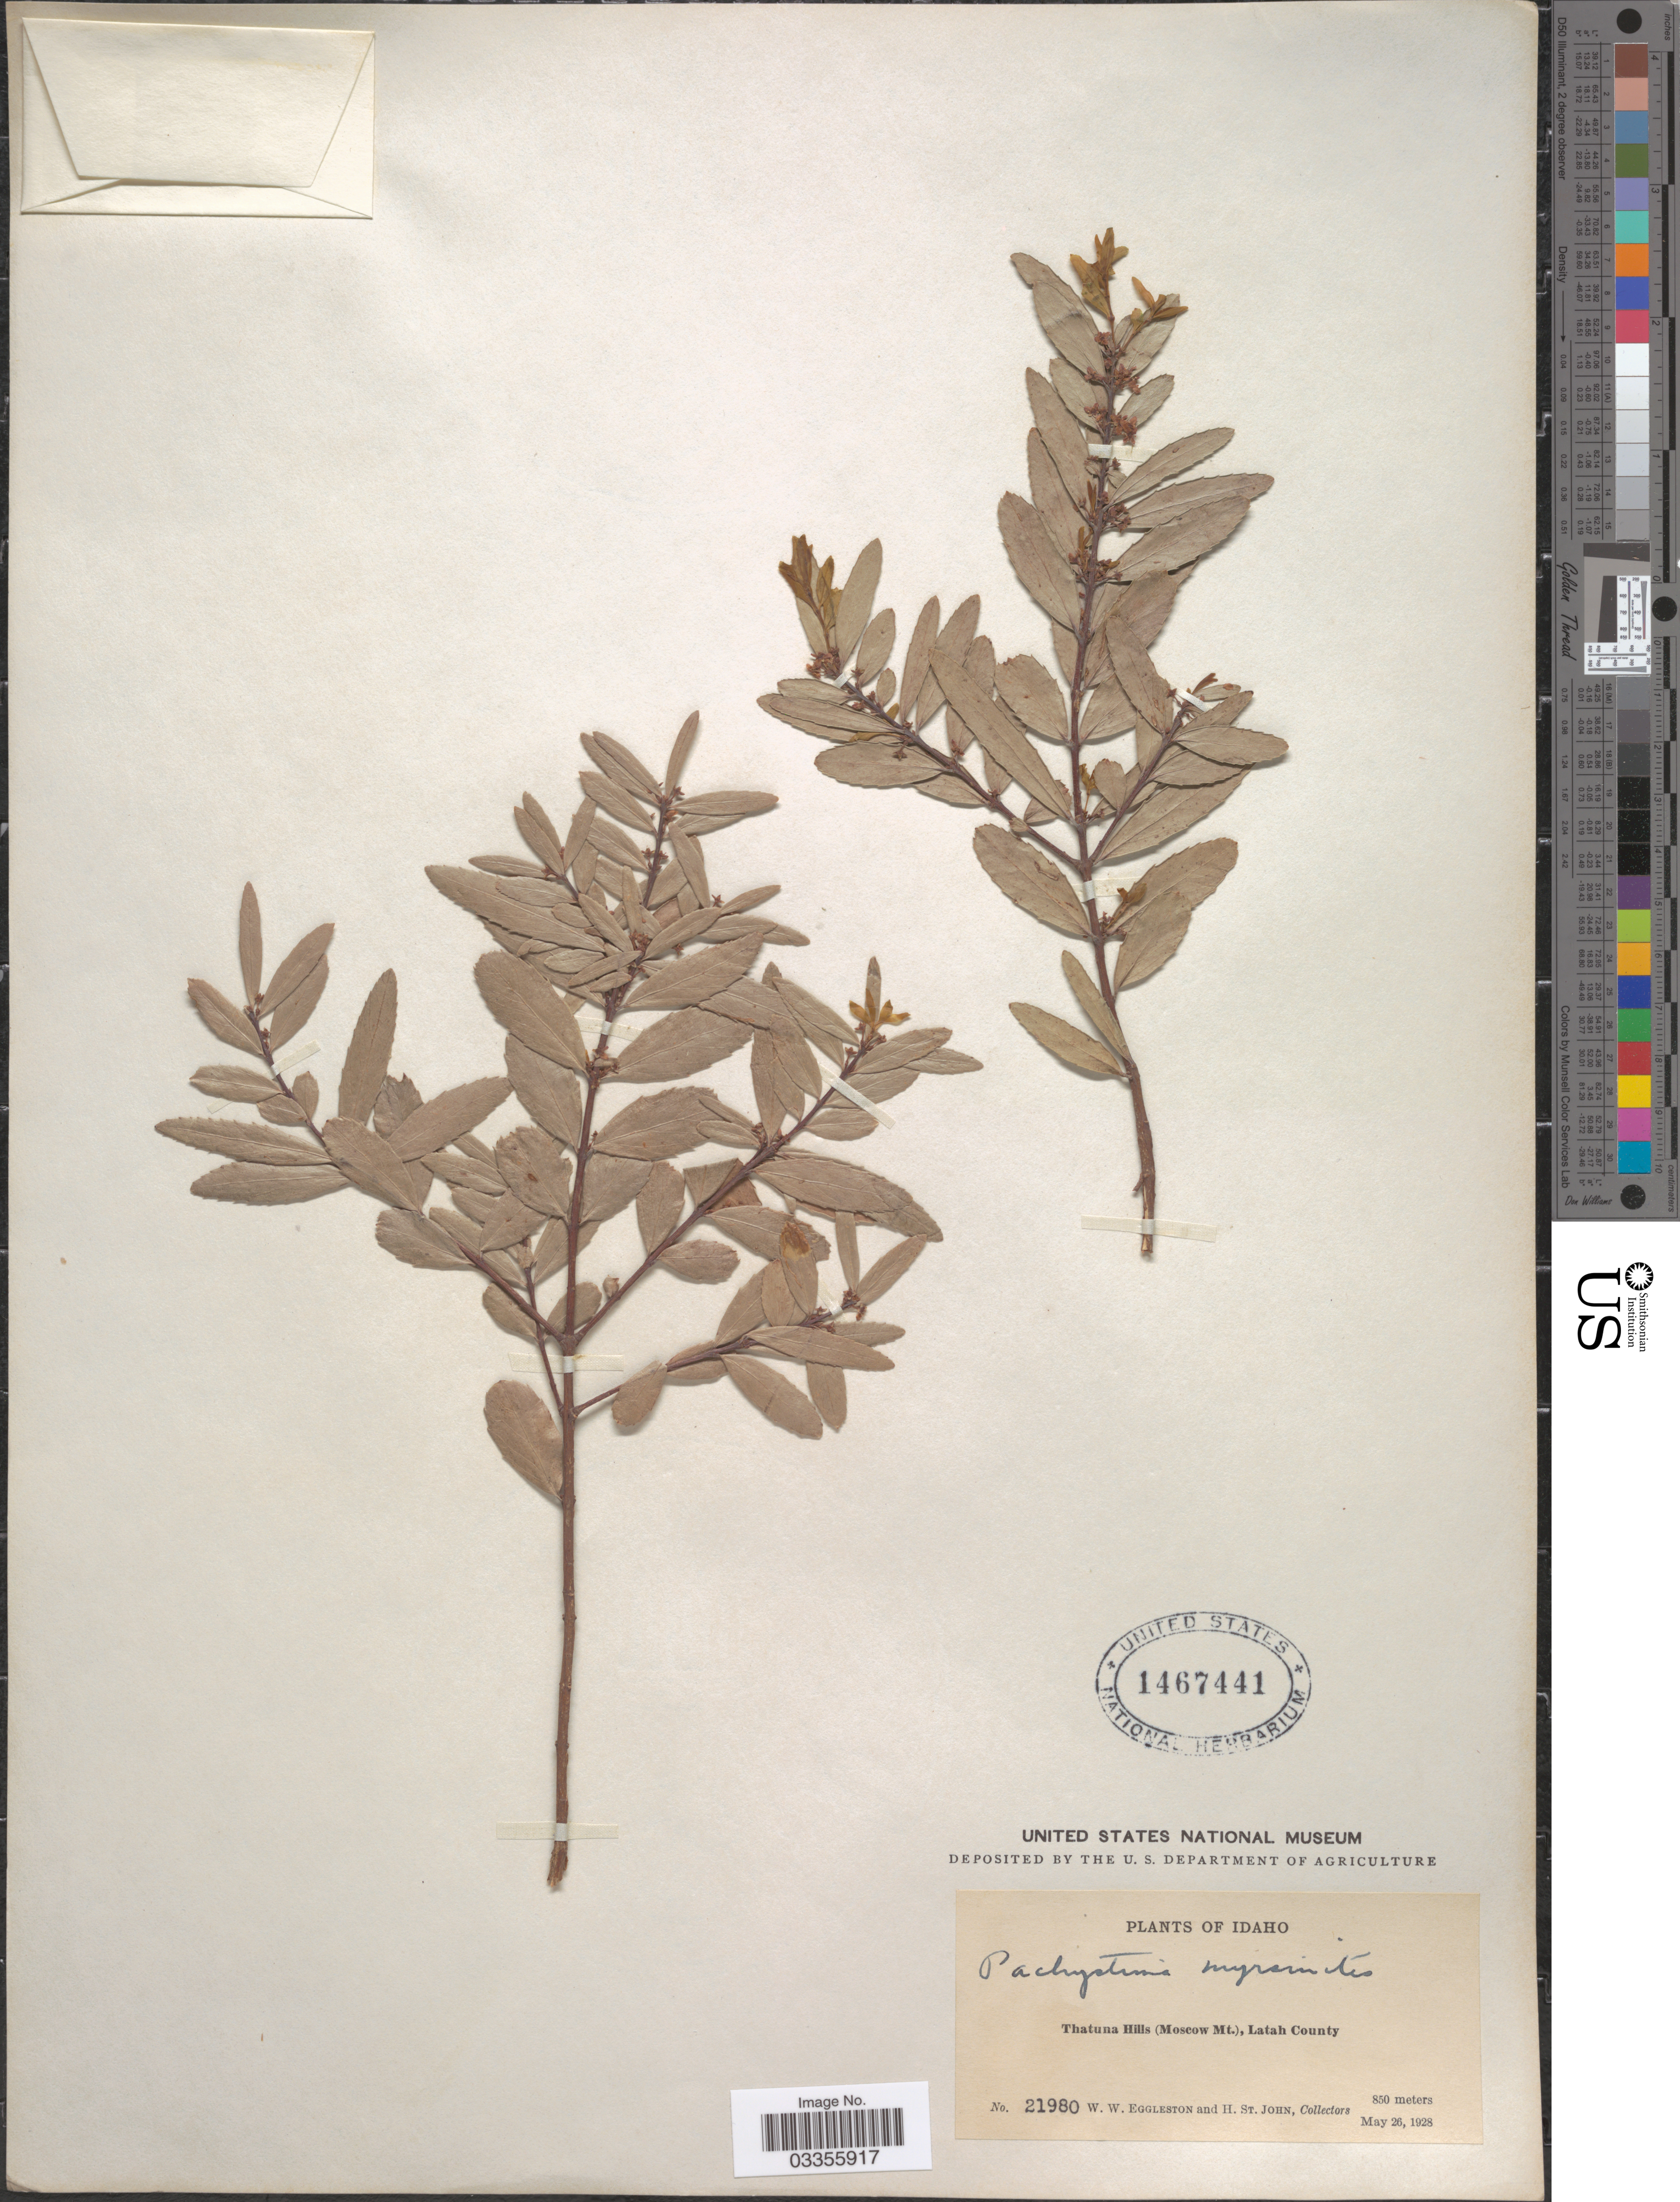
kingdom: Plantae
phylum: Tracheophyta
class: Magnoliopsida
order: Celastrales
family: Celastraceae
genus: Paxistima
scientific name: Paxistima myrsinites subsp. myrsinites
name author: (Pursh) Raf.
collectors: W. W. Eggleston & H. St. John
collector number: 21980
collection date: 1928-05-26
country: United States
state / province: Idaho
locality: Thatuna Hills (Moscow Mt.), Latah County.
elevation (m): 850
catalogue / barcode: US 1467441